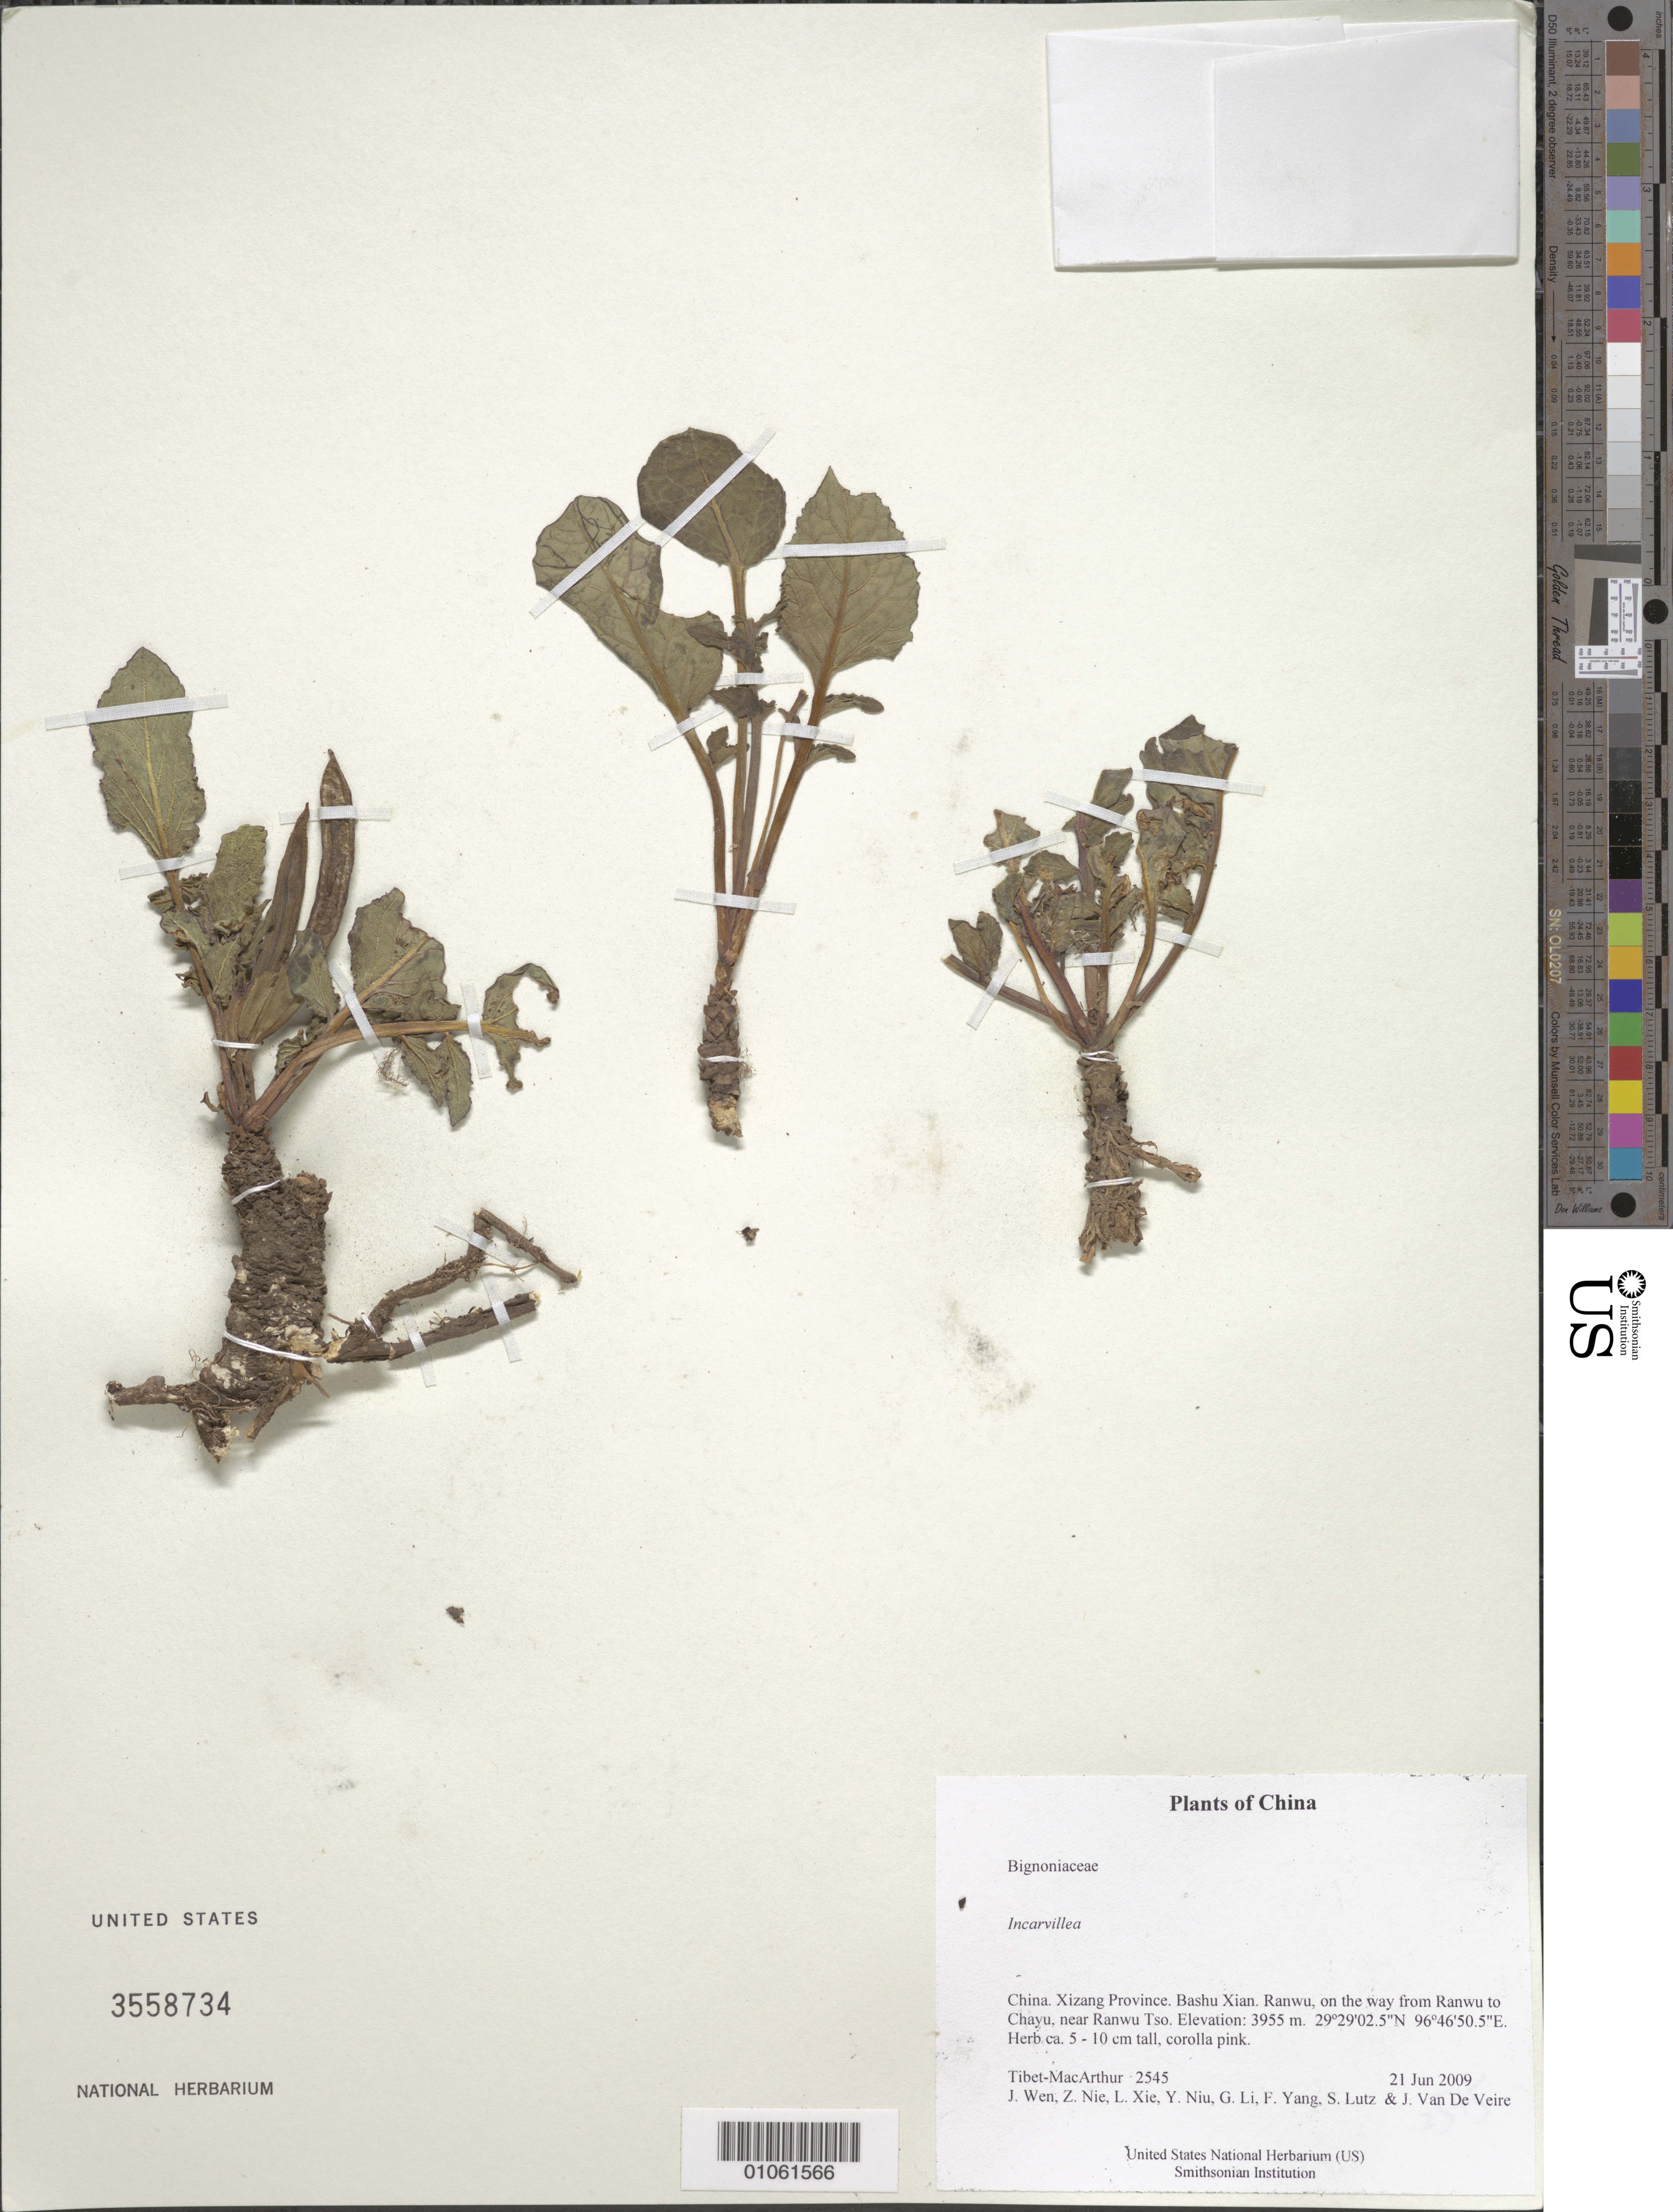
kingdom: Plantae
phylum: Tracheophyta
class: Magnoliopsida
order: Lamiales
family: Bignoniaceae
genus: Incarvillea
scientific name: Incarvillea sp.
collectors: Tibet-MacArthur, J. Wen, Z. Nie, L. Xie, Y. Niu, G. Li, F. Yang, S. Lutz & J. Van De Veire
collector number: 2545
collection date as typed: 21 Jun 2009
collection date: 2009-06-21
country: China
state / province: Xizang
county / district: Bashu Xian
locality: Ranwu, on the way from Ranwu to Chayu, near Ranwu Tso.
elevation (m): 3955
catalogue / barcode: US 3558734